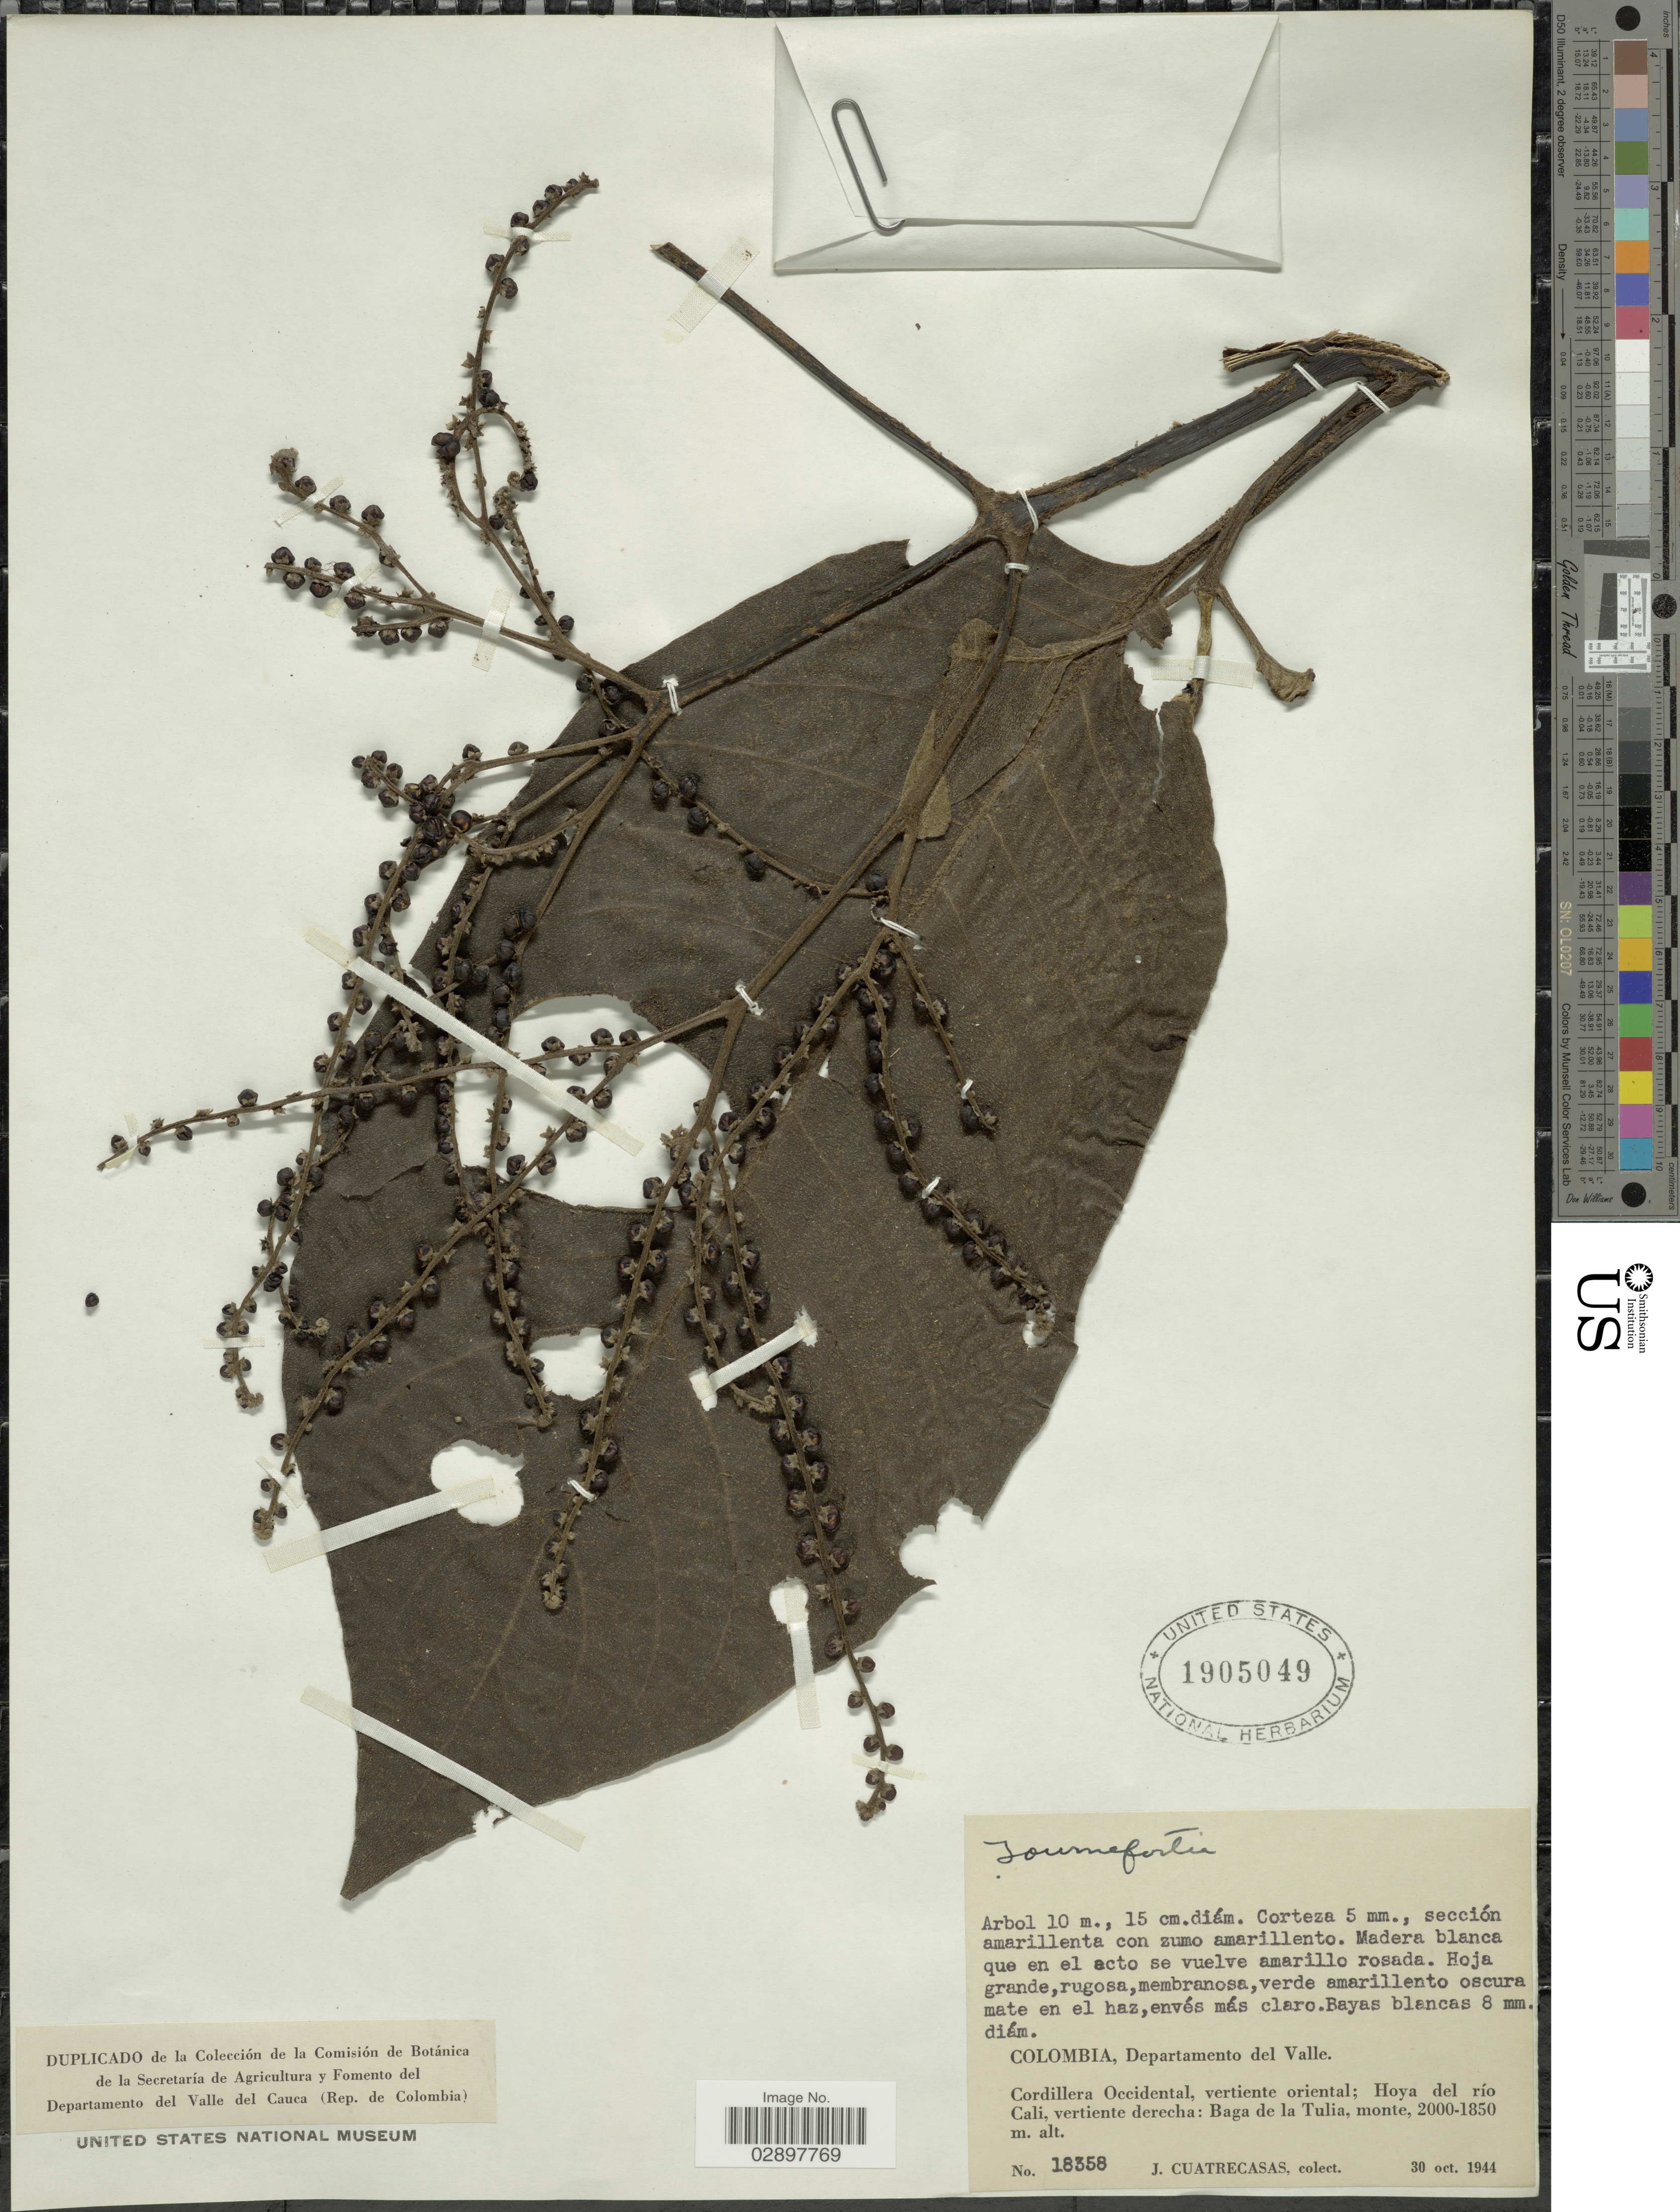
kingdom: Plantae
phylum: Tracheophyta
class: Magnoliopsida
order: Boraginales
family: Heliotropiaceae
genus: Tournefortia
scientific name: Tournefortia sp.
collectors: J. Cuatrecasas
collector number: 18358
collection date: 1944-10-30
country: Colombia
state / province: Valle del Cauca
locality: Departamento del Valle. Cordillera Occidental, vertiente oriental; Hoya del río Cali, vertiente derecha: Baga de la Tulia, monte.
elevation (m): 1850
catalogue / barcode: US 1905049